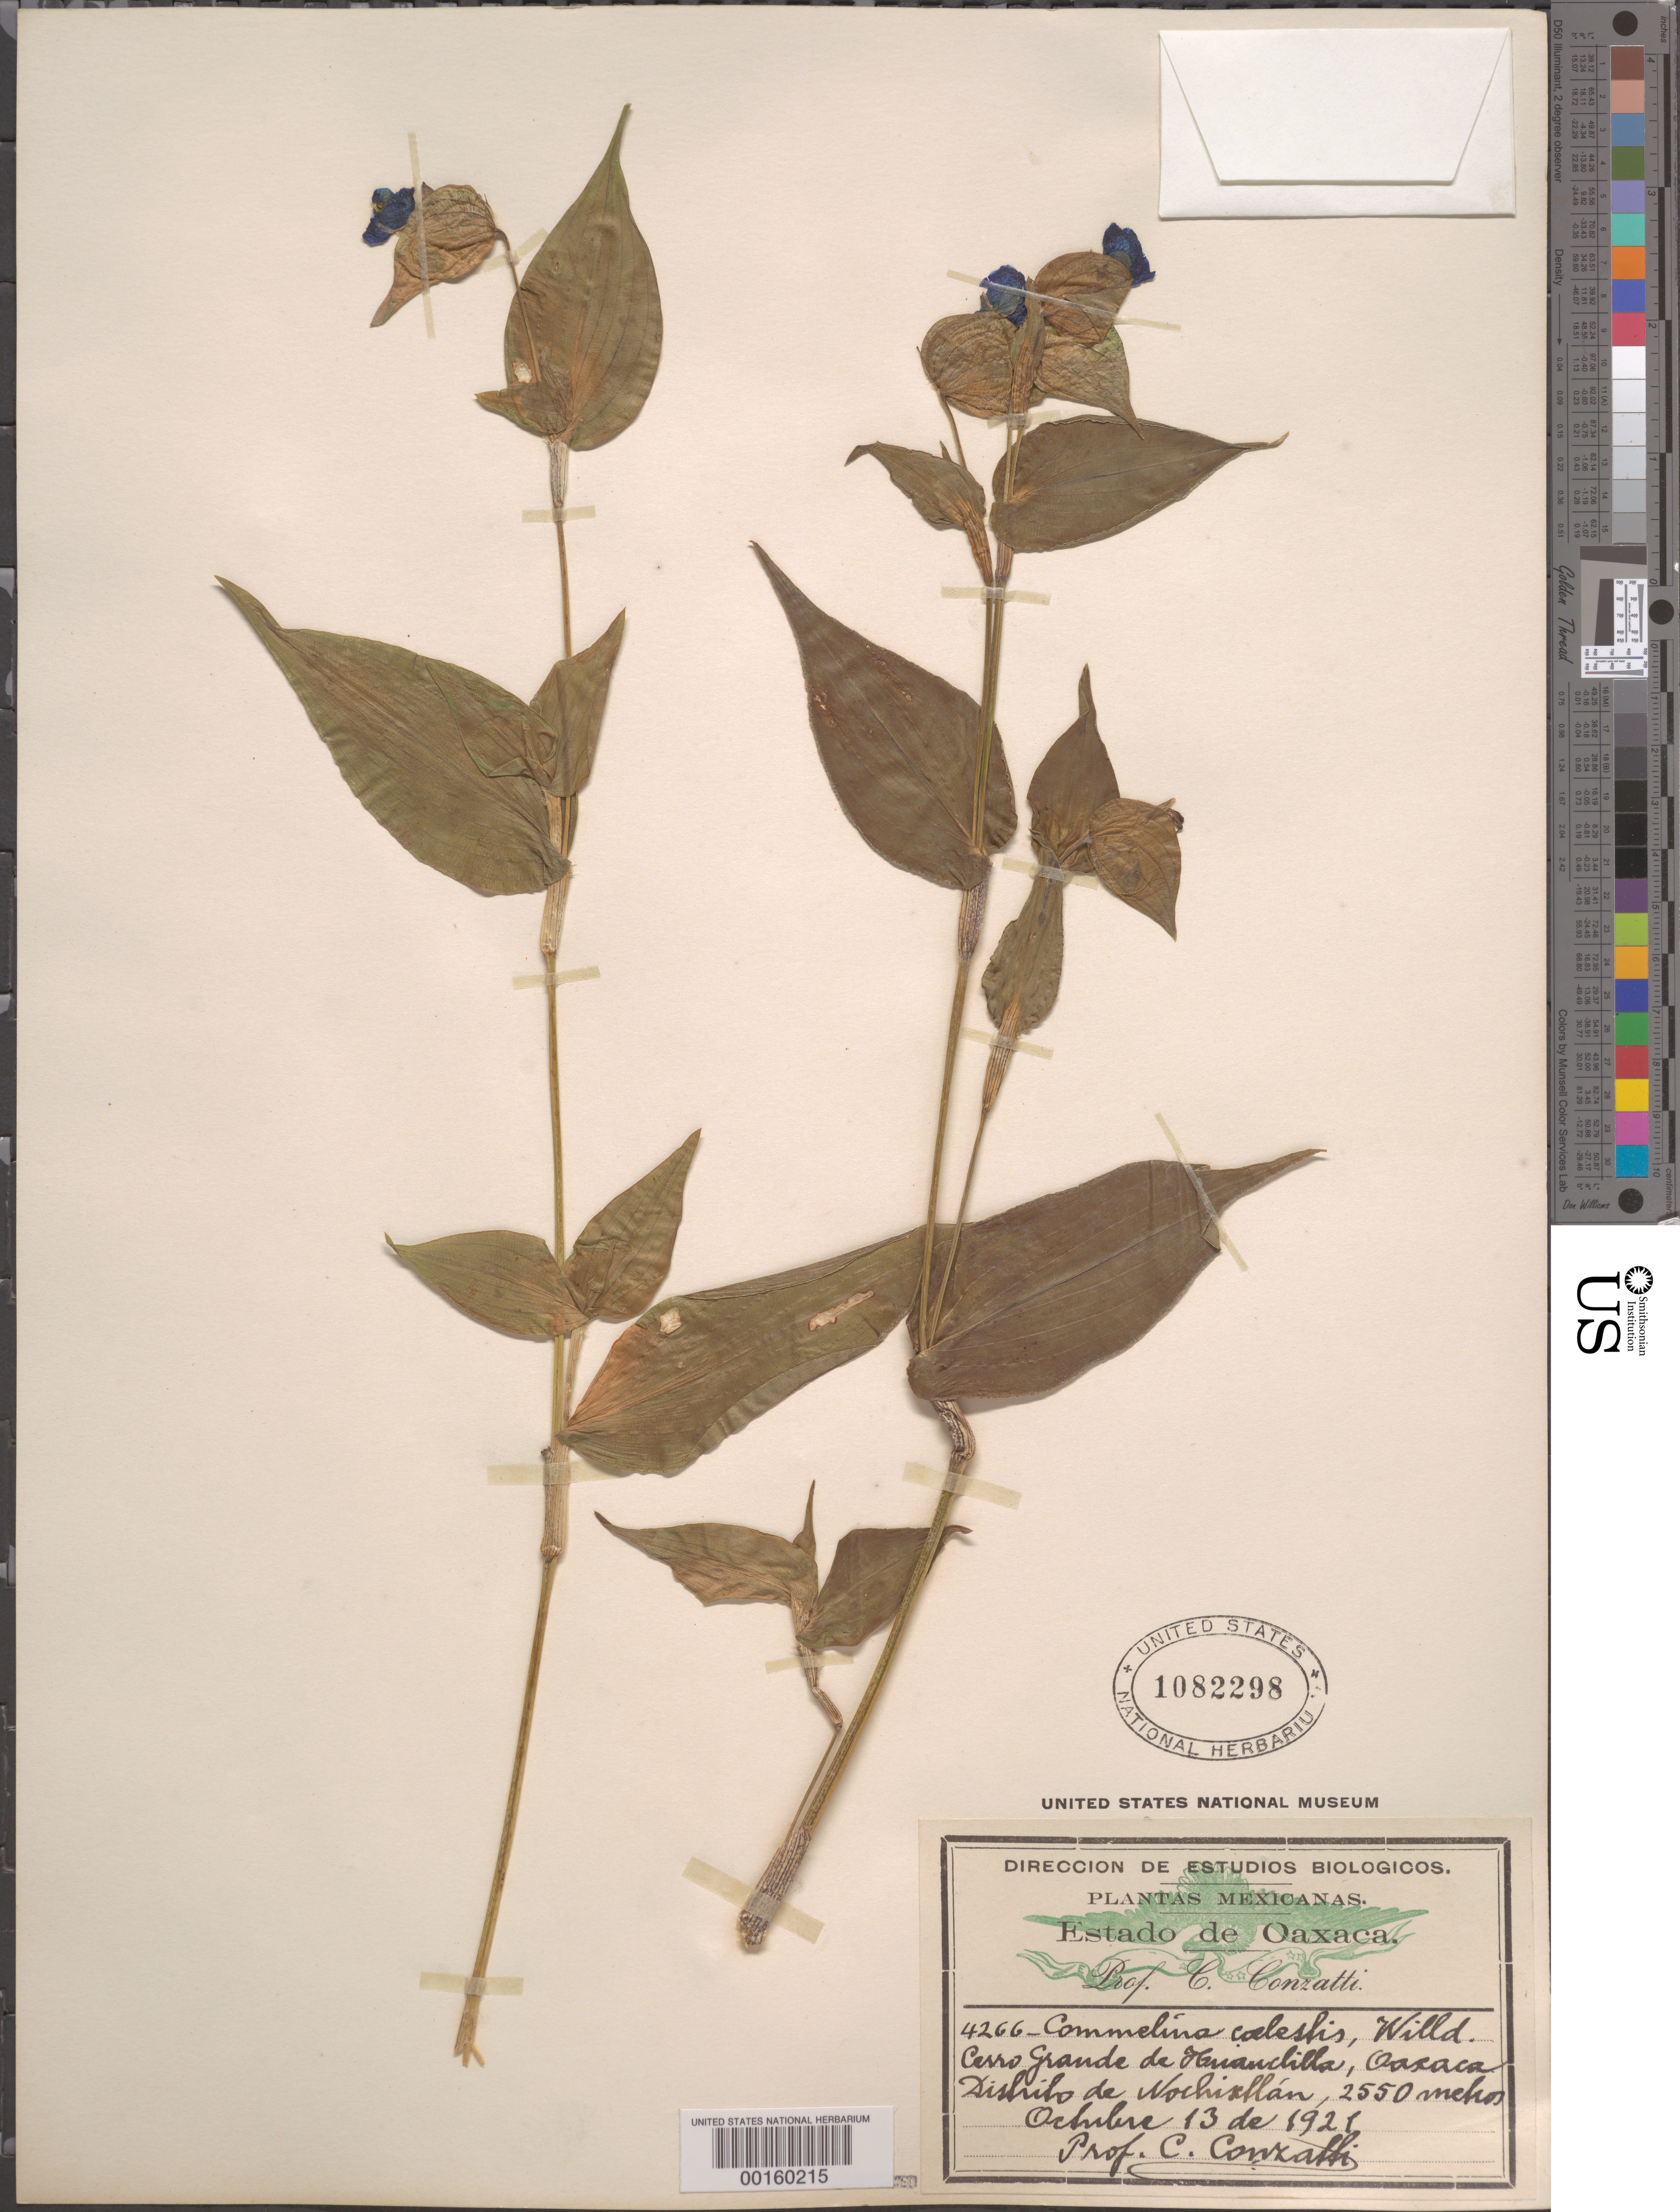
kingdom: Plantae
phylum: Tracheophyta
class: Liliopsida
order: Commelinales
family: Commelinaceae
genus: Commelina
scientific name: Commelina coelestis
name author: Willd.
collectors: C. Conzatti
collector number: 4266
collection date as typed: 13 Oct 1921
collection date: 1921-10-13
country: Mexico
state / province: Oaxaca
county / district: Asunción Nochixtlán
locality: Nochixllan mun. (?), cerro grande de huianclilla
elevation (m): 2550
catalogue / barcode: US 1082298